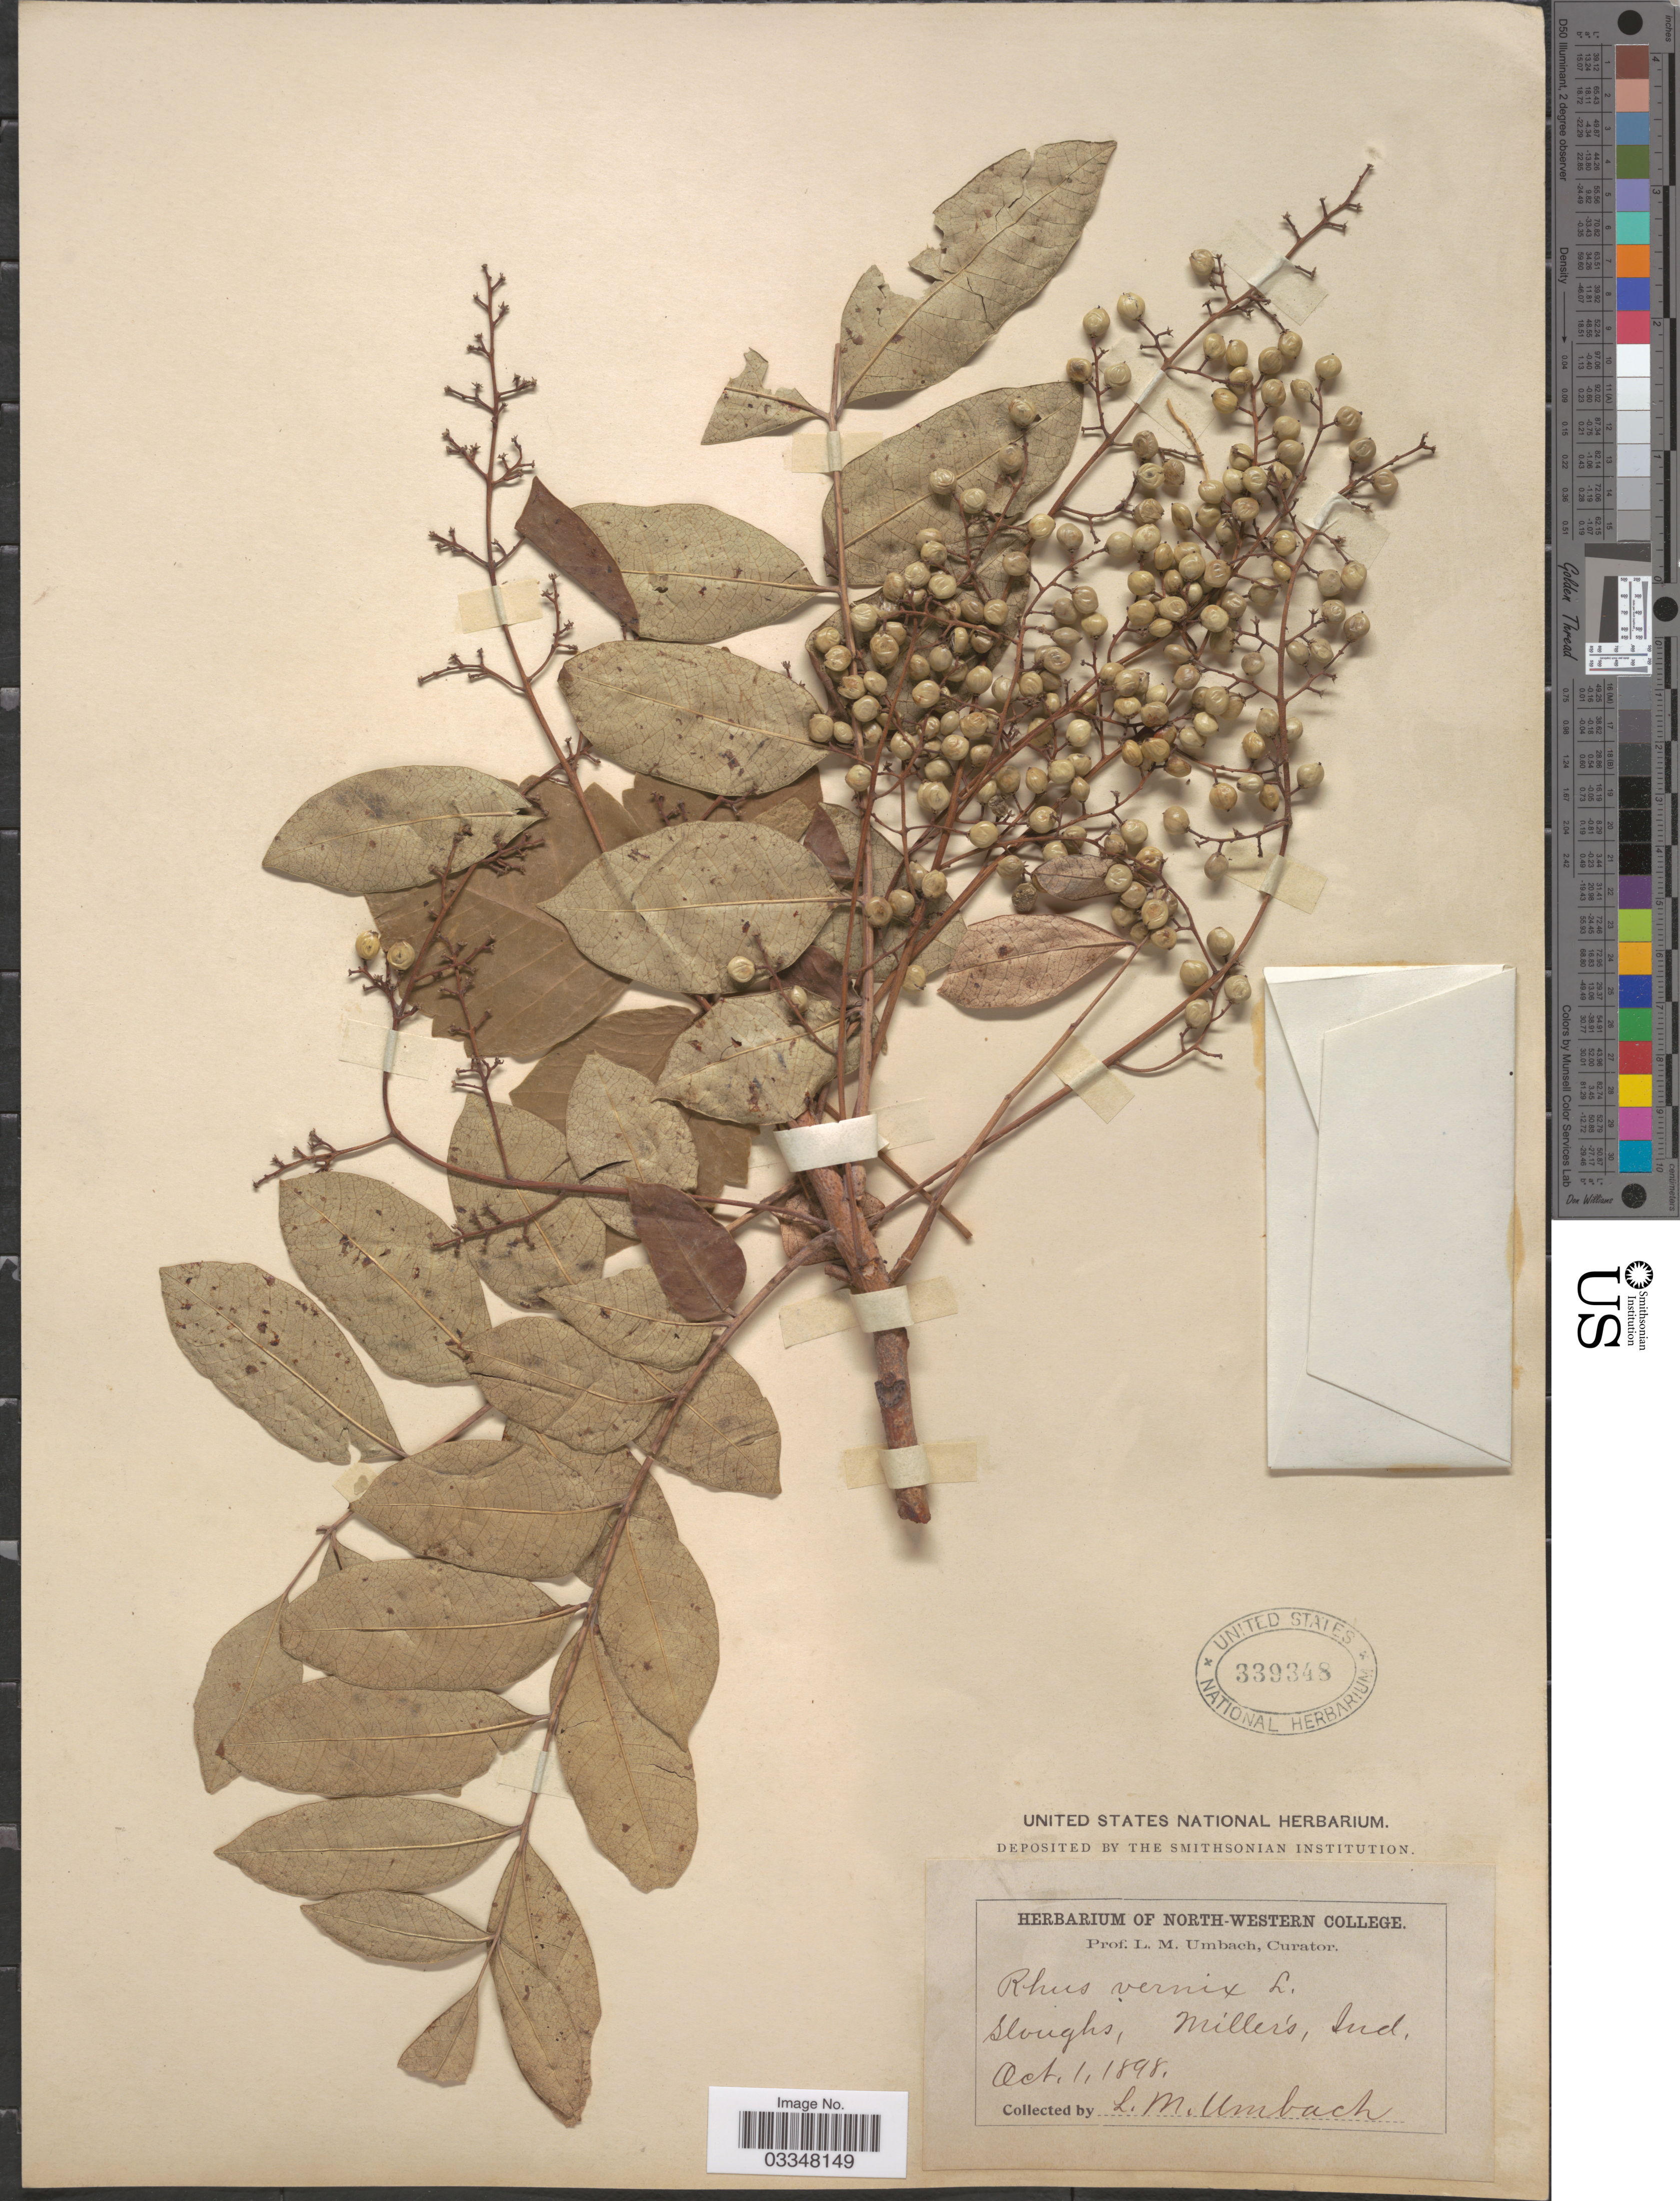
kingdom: Plantae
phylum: Tracheophyta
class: Magnoliopsida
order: Sapindales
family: Anacardiaceae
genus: Toxicodendron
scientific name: Toxicodendron vernix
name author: (L.) Kuntze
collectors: L. M. Umbach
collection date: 1898-10-01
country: United States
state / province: Indiana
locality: Sloughs, Miller's.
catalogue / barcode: US 339348